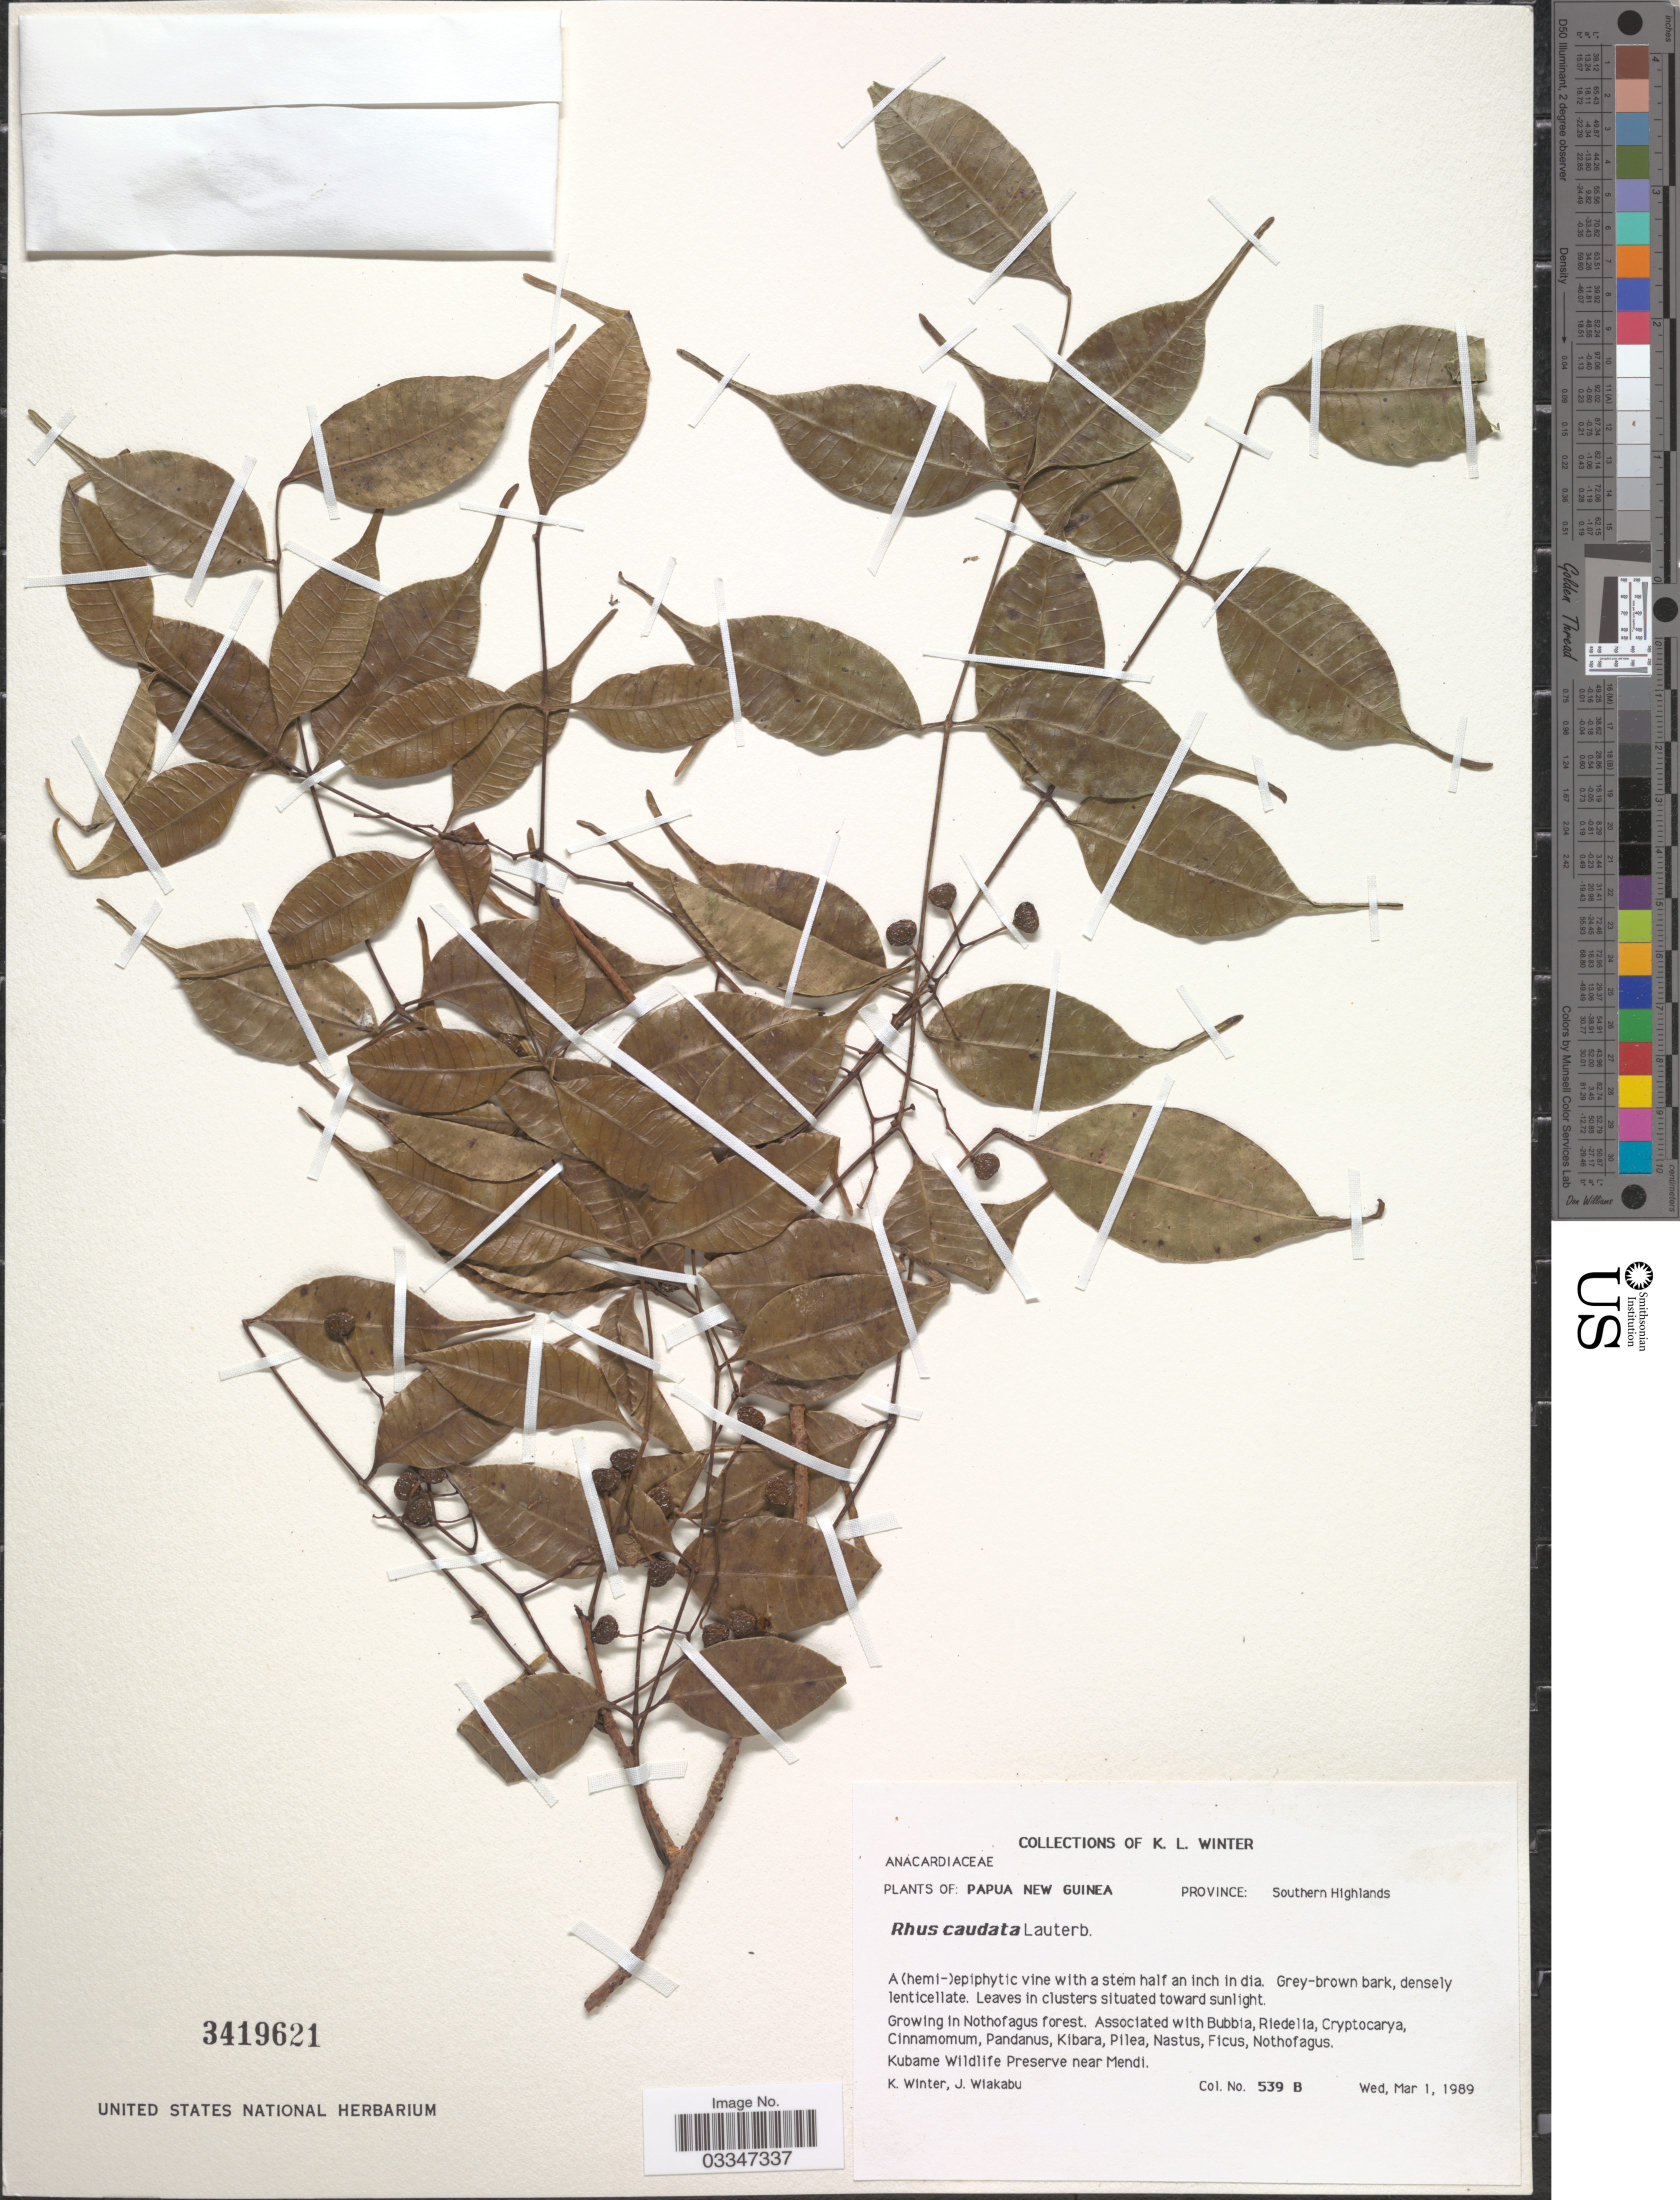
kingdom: Plantae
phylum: Tracheophyta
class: Magnoliopsida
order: Sapindales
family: Anacardiaceae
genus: Toxicodendron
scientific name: Toxicodendron dalyanum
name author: J.D. Mitch. et al.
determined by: Mitchell, John D.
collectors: K. Winter & J. Wiakabu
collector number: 539 B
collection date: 1989-03-01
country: Papua New Guinea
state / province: Southern Highlands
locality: Kubame Wildlife Preserve near Mendi.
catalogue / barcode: US 3419621